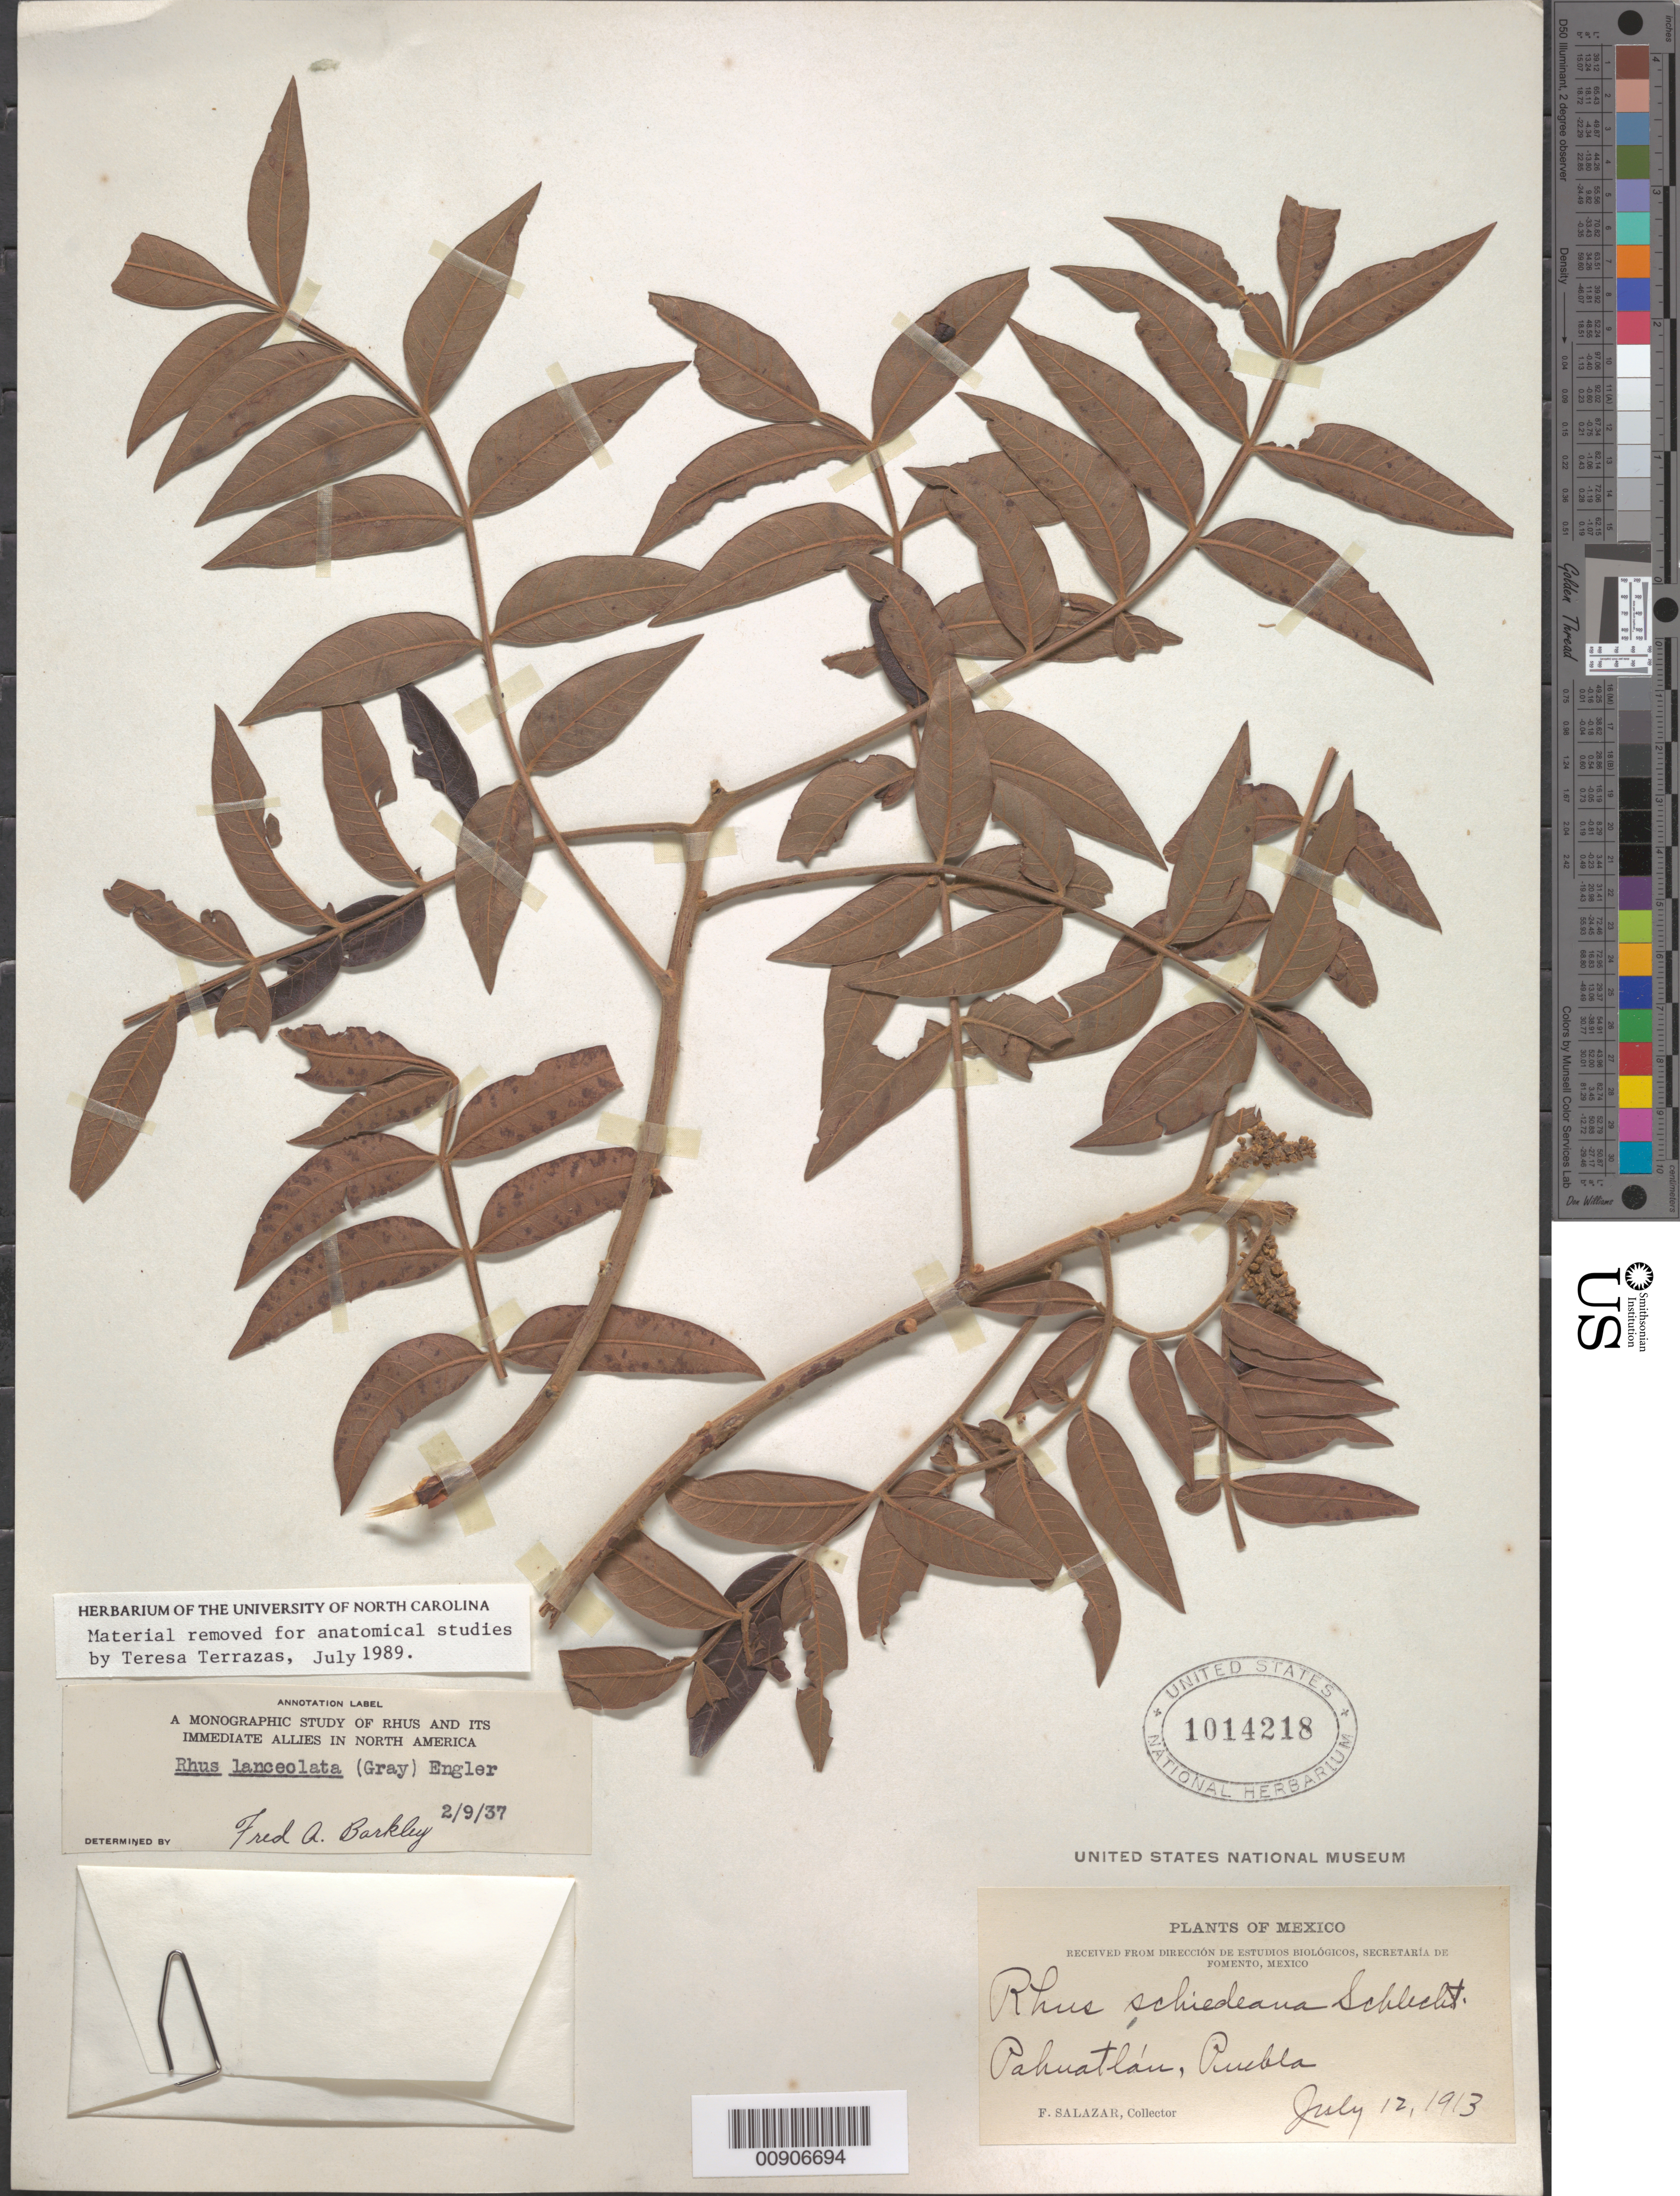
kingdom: Plantae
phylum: Tracheophyta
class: Magnoliopsida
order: Sapindales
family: Anacardiaceae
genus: Rhus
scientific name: Rhus lanceolata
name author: (A. Gray) Britton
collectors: F. Salazar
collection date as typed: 12 Jul 1913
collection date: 1913-07-12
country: Mexico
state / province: Puebla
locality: Pahuatlán, Puebla.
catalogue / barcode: US 1014218